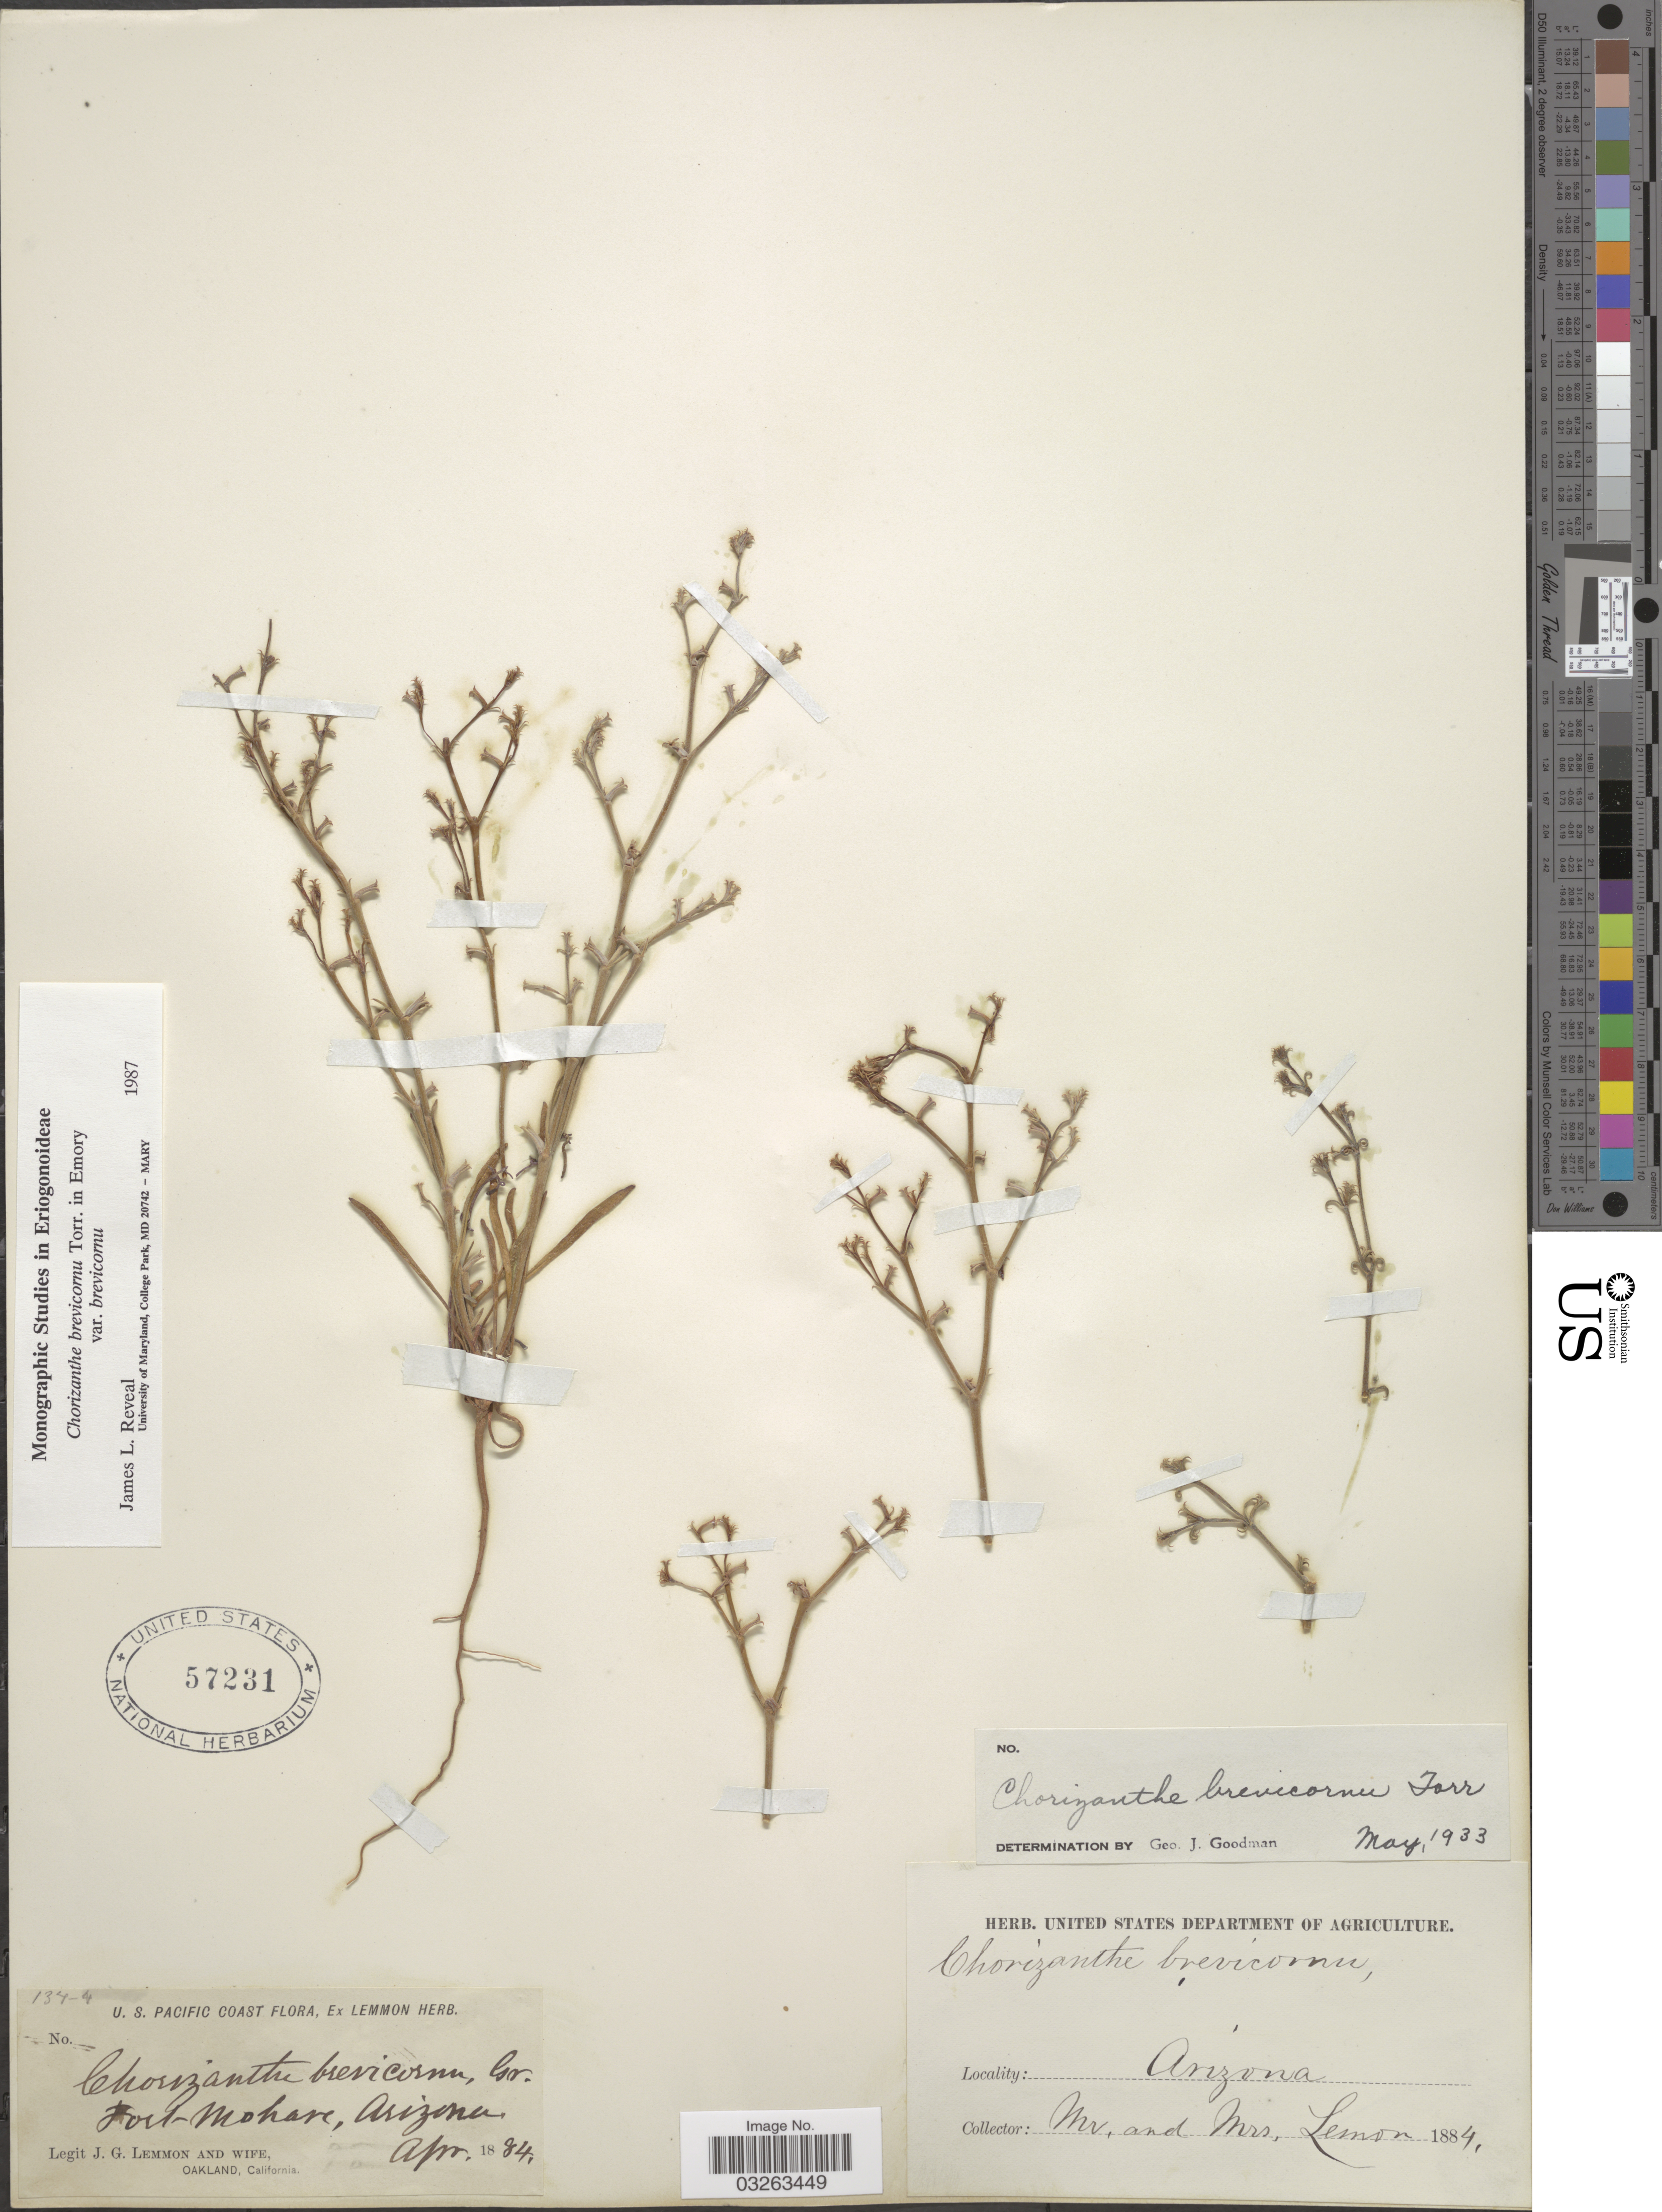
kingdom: Plantae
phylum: Tracheophyta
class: Magnoliopsida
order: Caryophyllales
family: Polygonaceae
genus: Chorizanthe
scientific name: Chorizanthe brevicornu var. brevicornu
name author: Torr.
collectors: J. Lemmon & Mrs. J. G. Lemmon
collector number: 134-4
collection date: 1884-04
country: United States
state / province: Arizona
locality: U.S. Pacific Coast. Fort Mohave.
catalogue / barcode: US 57231